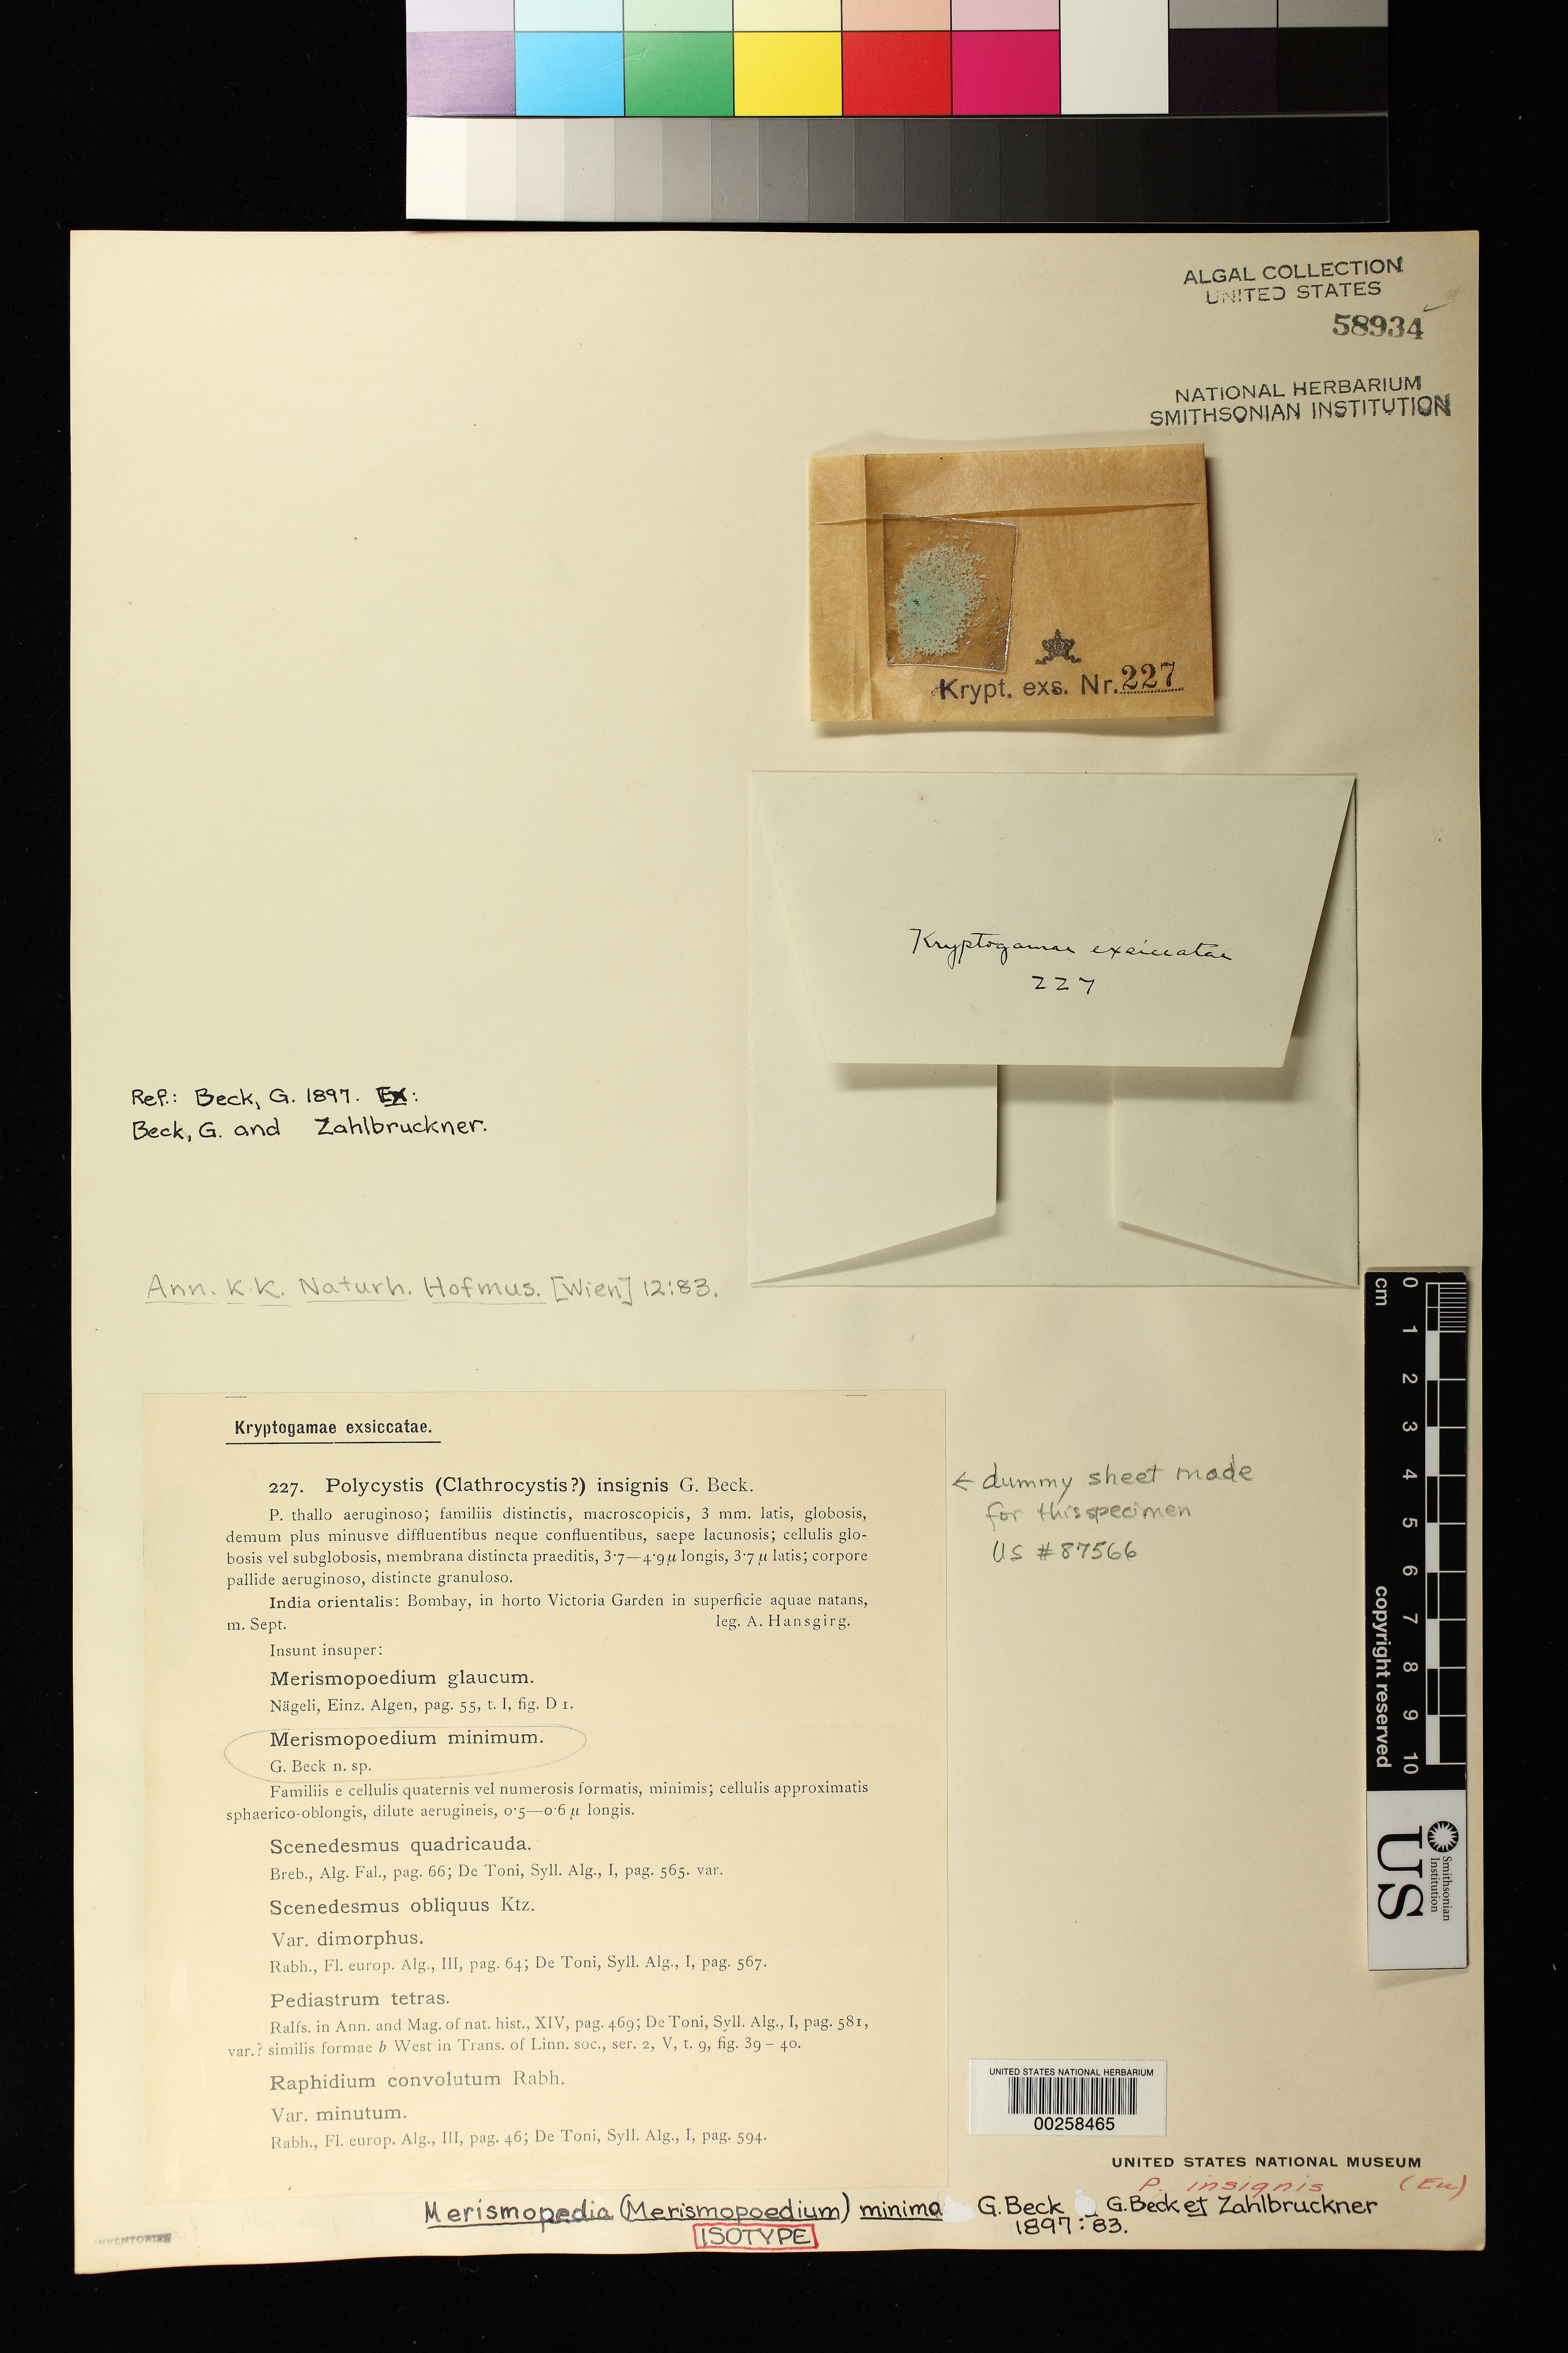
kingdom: Bacteria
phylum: Cyanobacteria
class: Cyanobacteriia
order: Cyanobacteriales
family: Chamaesiphonaceae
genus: Merismopedia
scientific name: Merismopedia minima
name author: Beck ex Beck & Zahlbruckner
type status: Isotype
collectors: A. Hansgirg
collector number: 227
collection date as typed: Sep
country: India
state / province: Maharashtra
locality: Bombay, Victoria Garden.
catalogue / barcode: US 58934